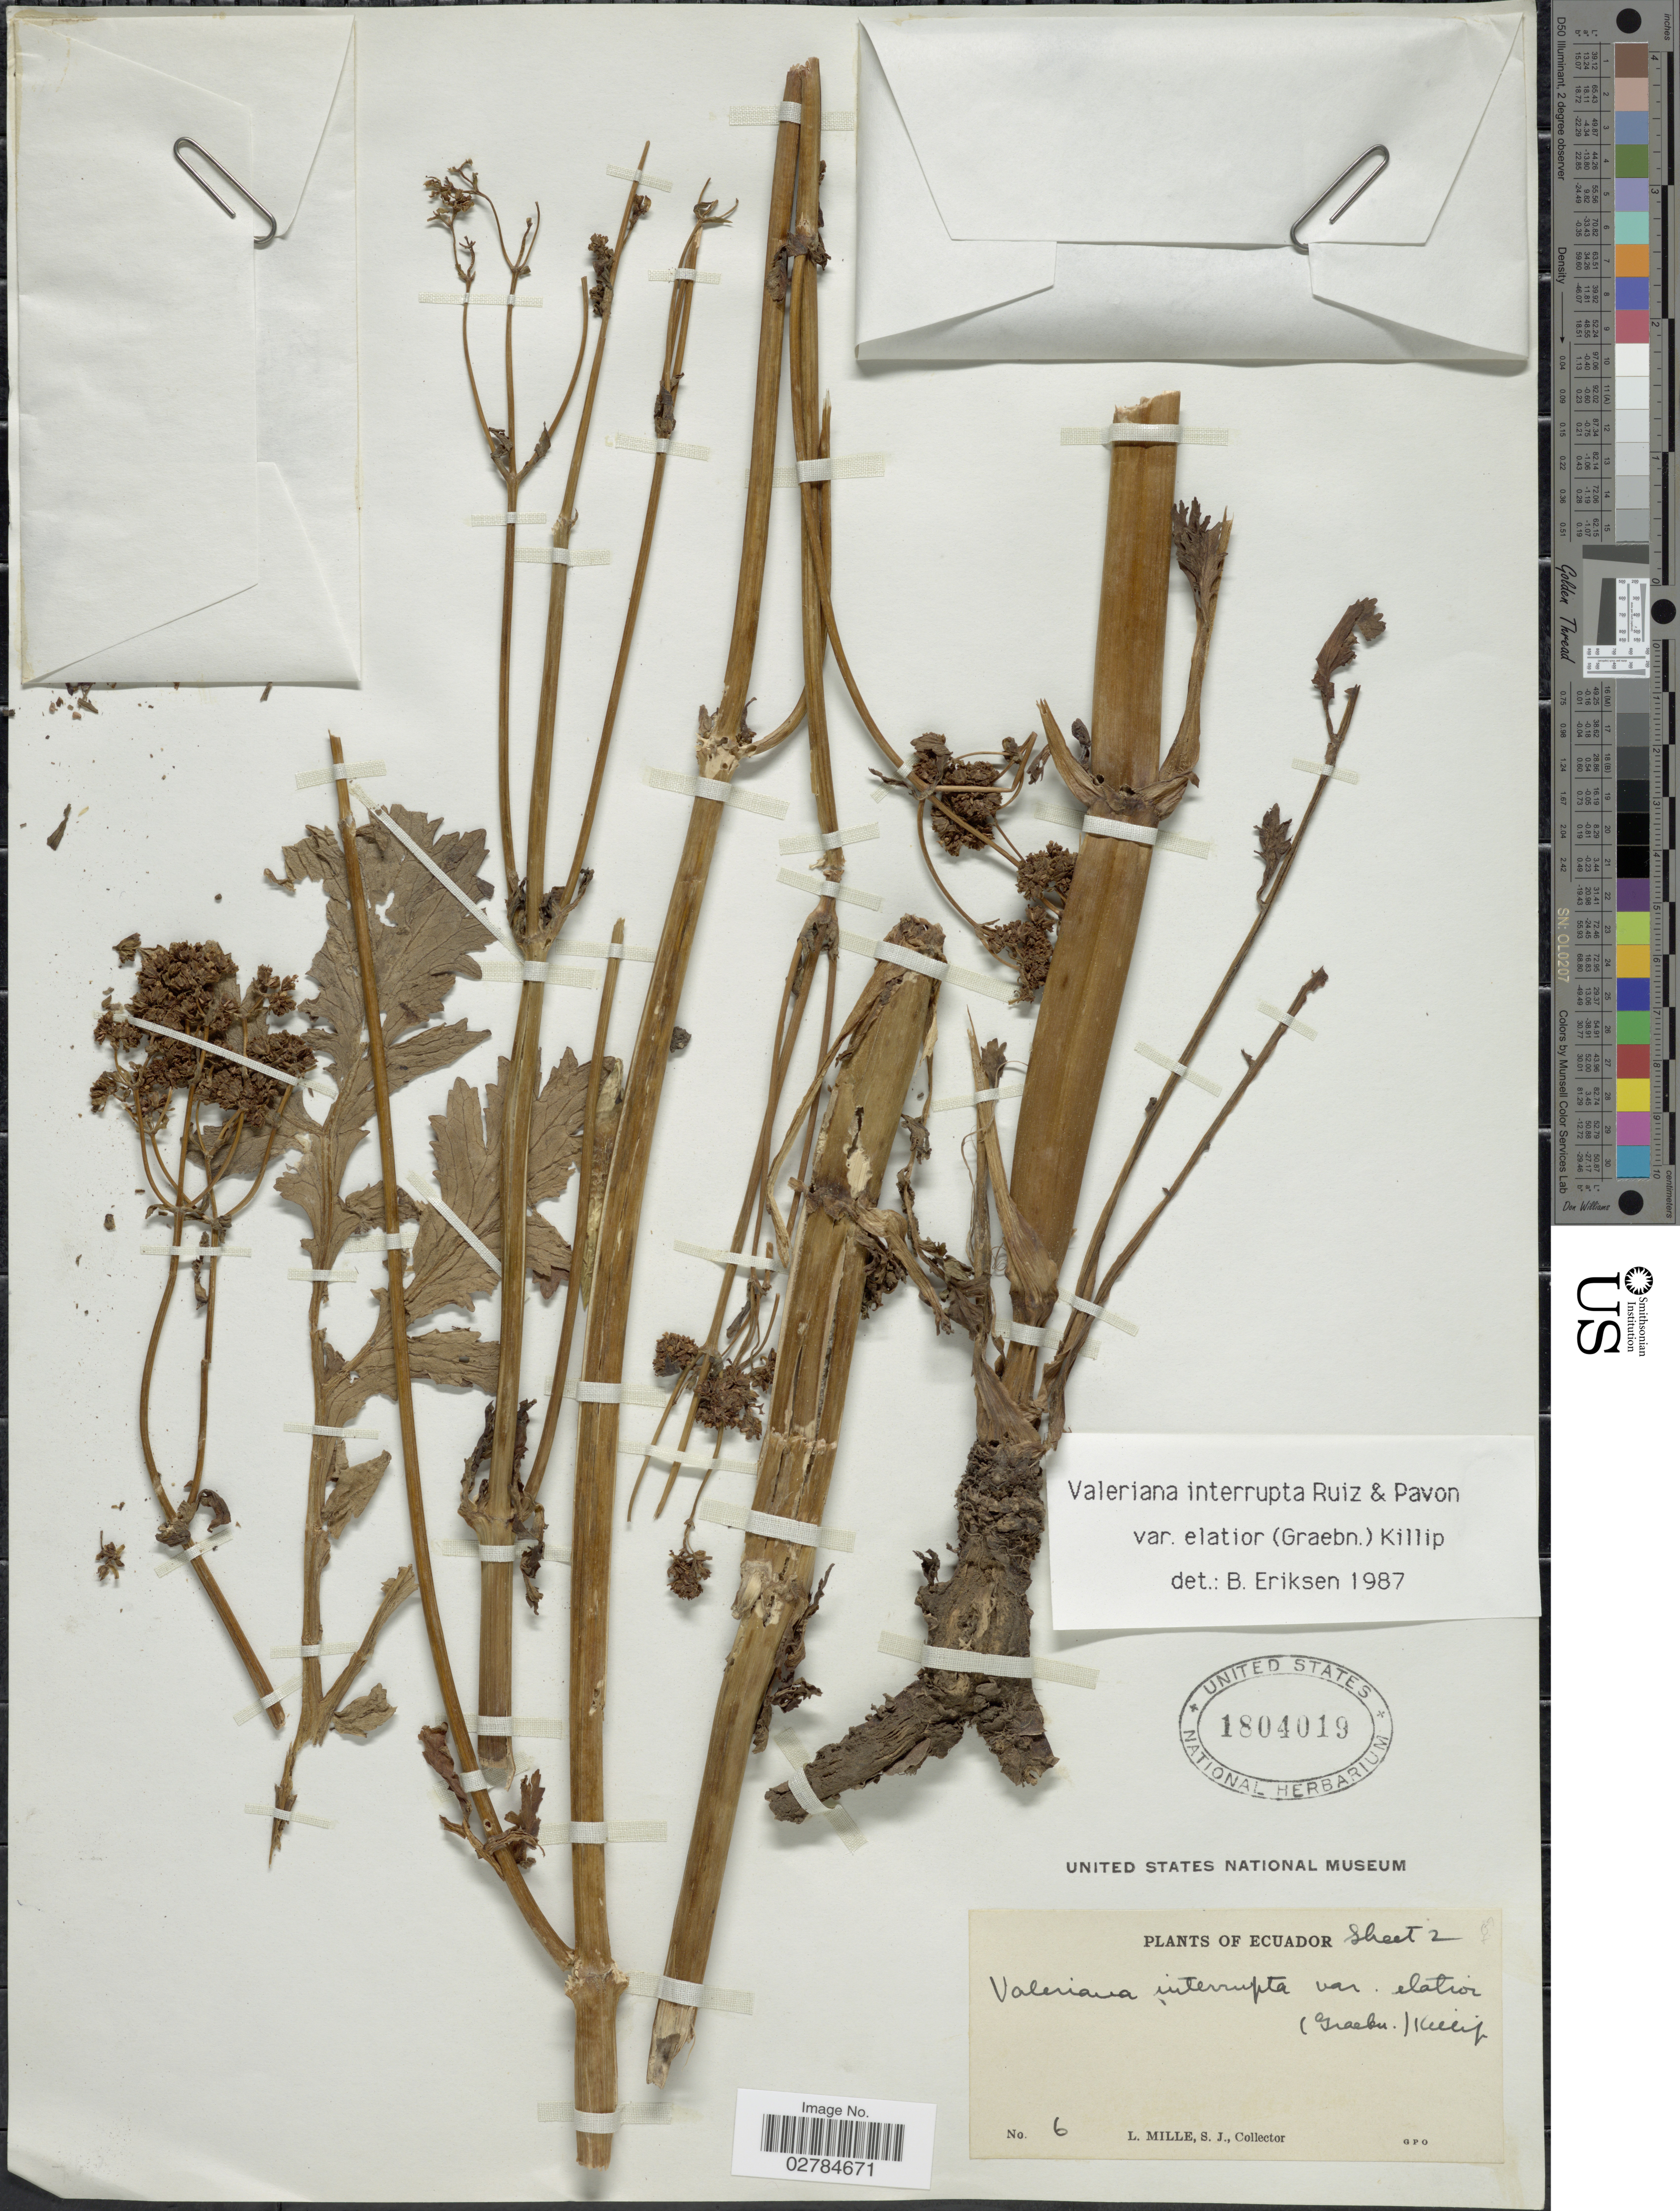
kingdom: Plantae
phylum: Tracheophyta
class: Magnoliopsida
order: Dipsacales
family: Caprifoliaceae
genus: Valeriana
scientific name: Valeriana interrupta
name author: Ruiz & Pav.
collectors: L. Mille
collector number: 6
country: Ecuador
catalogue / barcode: US 1804019